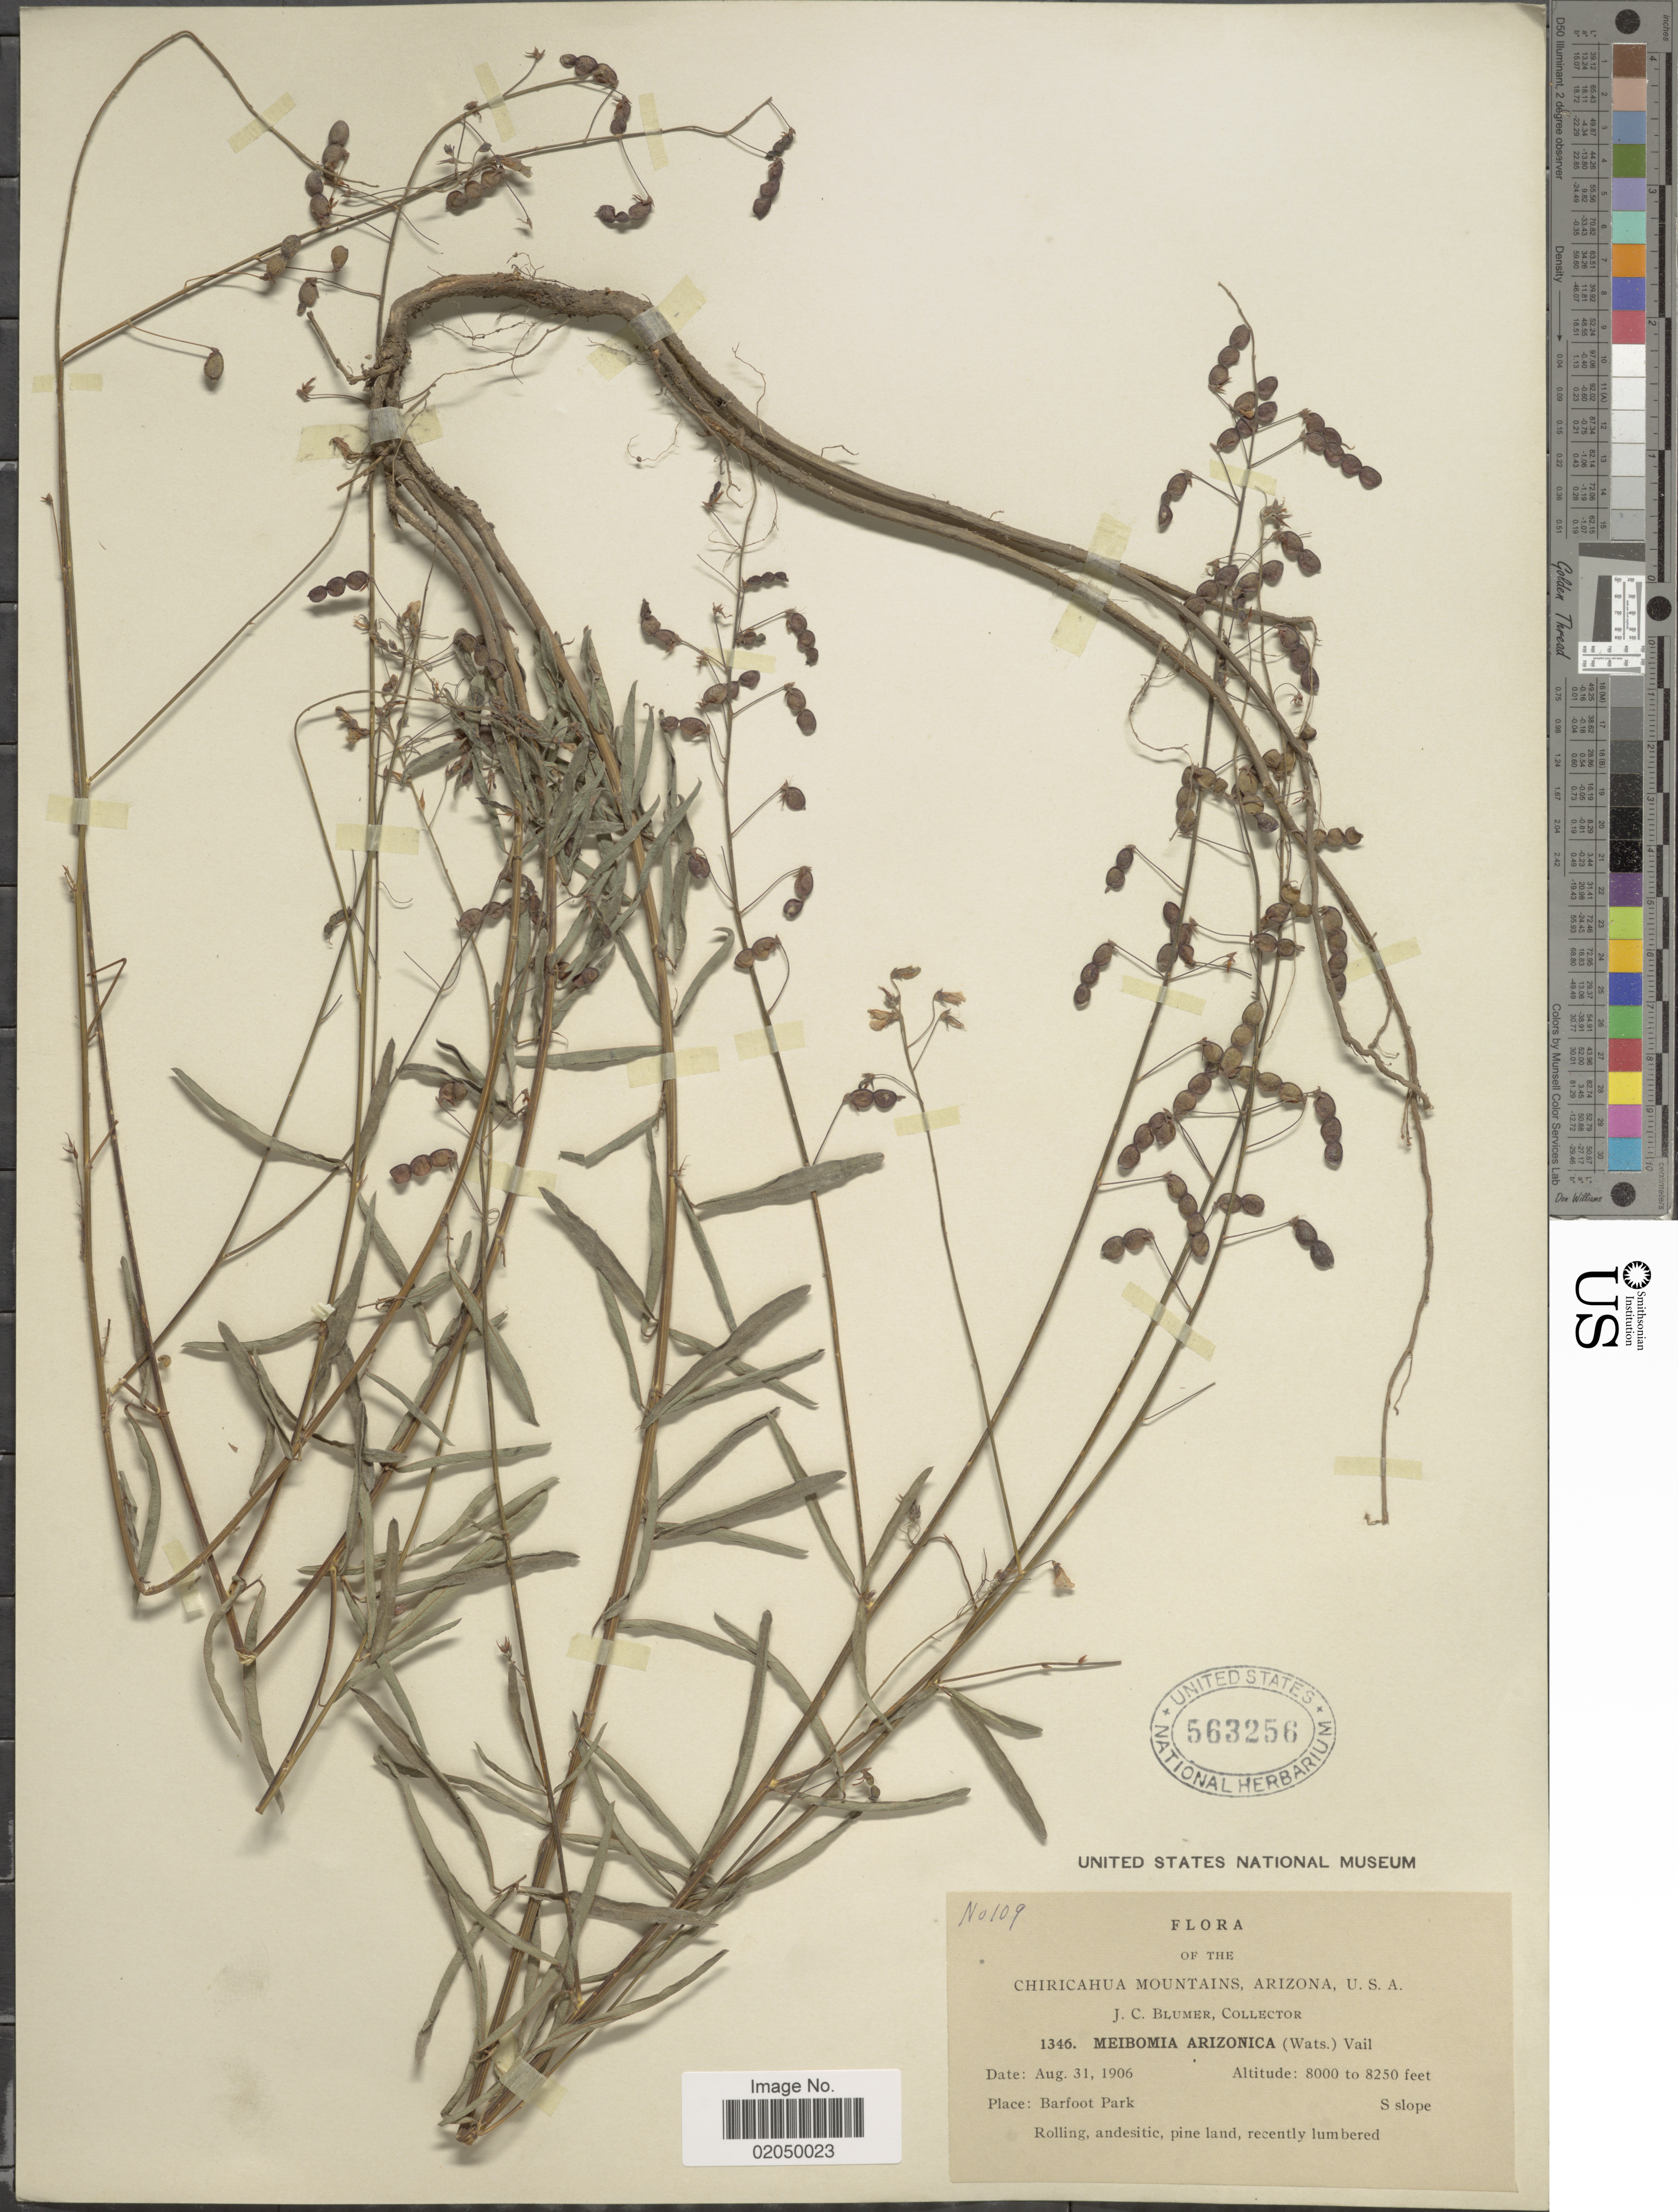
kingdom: Plantae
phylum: Tracheophyta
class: Magnoliopsida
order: Fabales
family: Fabaceae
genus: Desmodium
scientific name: Desmodium arizonicum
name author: S. Watson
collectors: J. C. Blumer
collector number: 1346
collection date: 1906-08-31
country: United States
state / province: Arizona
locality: Chiricahua Mountains. Barfoot Park S slope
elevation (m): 2438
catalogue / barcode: US 563256